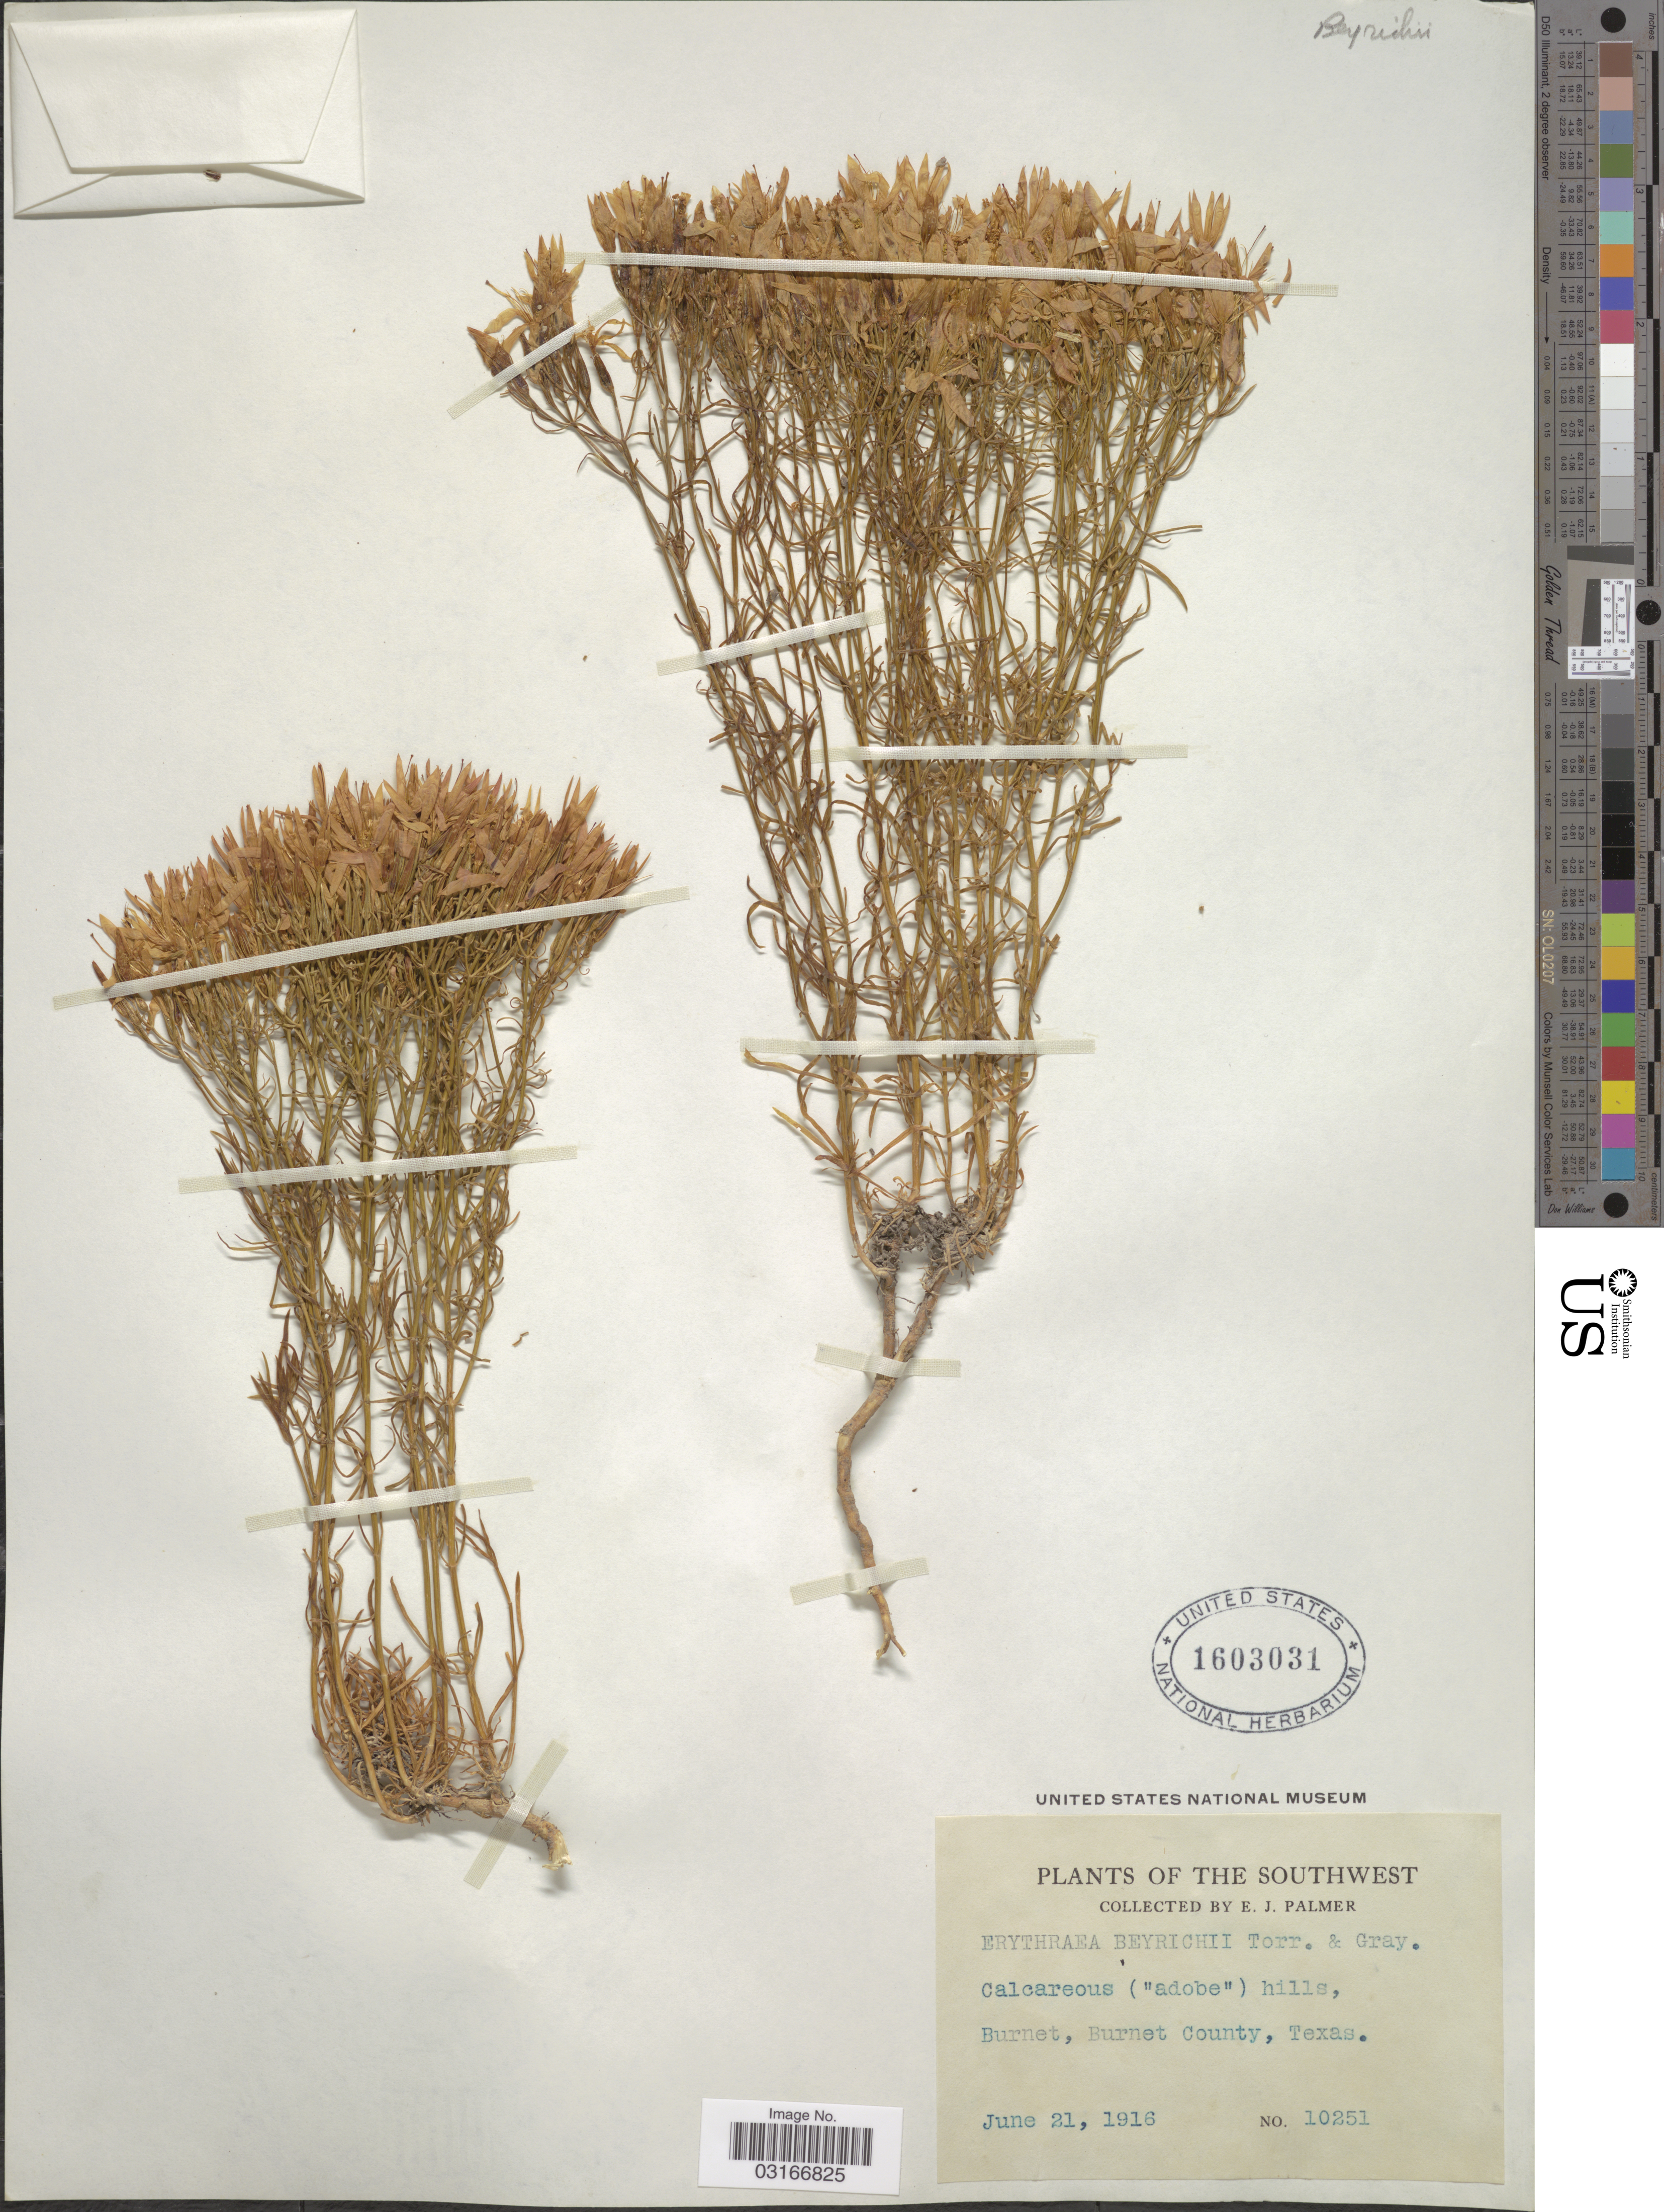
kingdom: Plantae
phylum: Tracheophyta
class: Magnoliopsida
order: Gentianales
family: Gentianaceae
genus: Centaurium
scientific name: Centaurium beyrichii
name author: (Torr.) B.L. Rob.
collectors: E. J. Palmer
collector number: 10251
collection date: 1916-06-21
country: United States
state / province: Texas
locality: The Southwest. Burnet, Burnet County.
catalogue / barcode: US 1603031